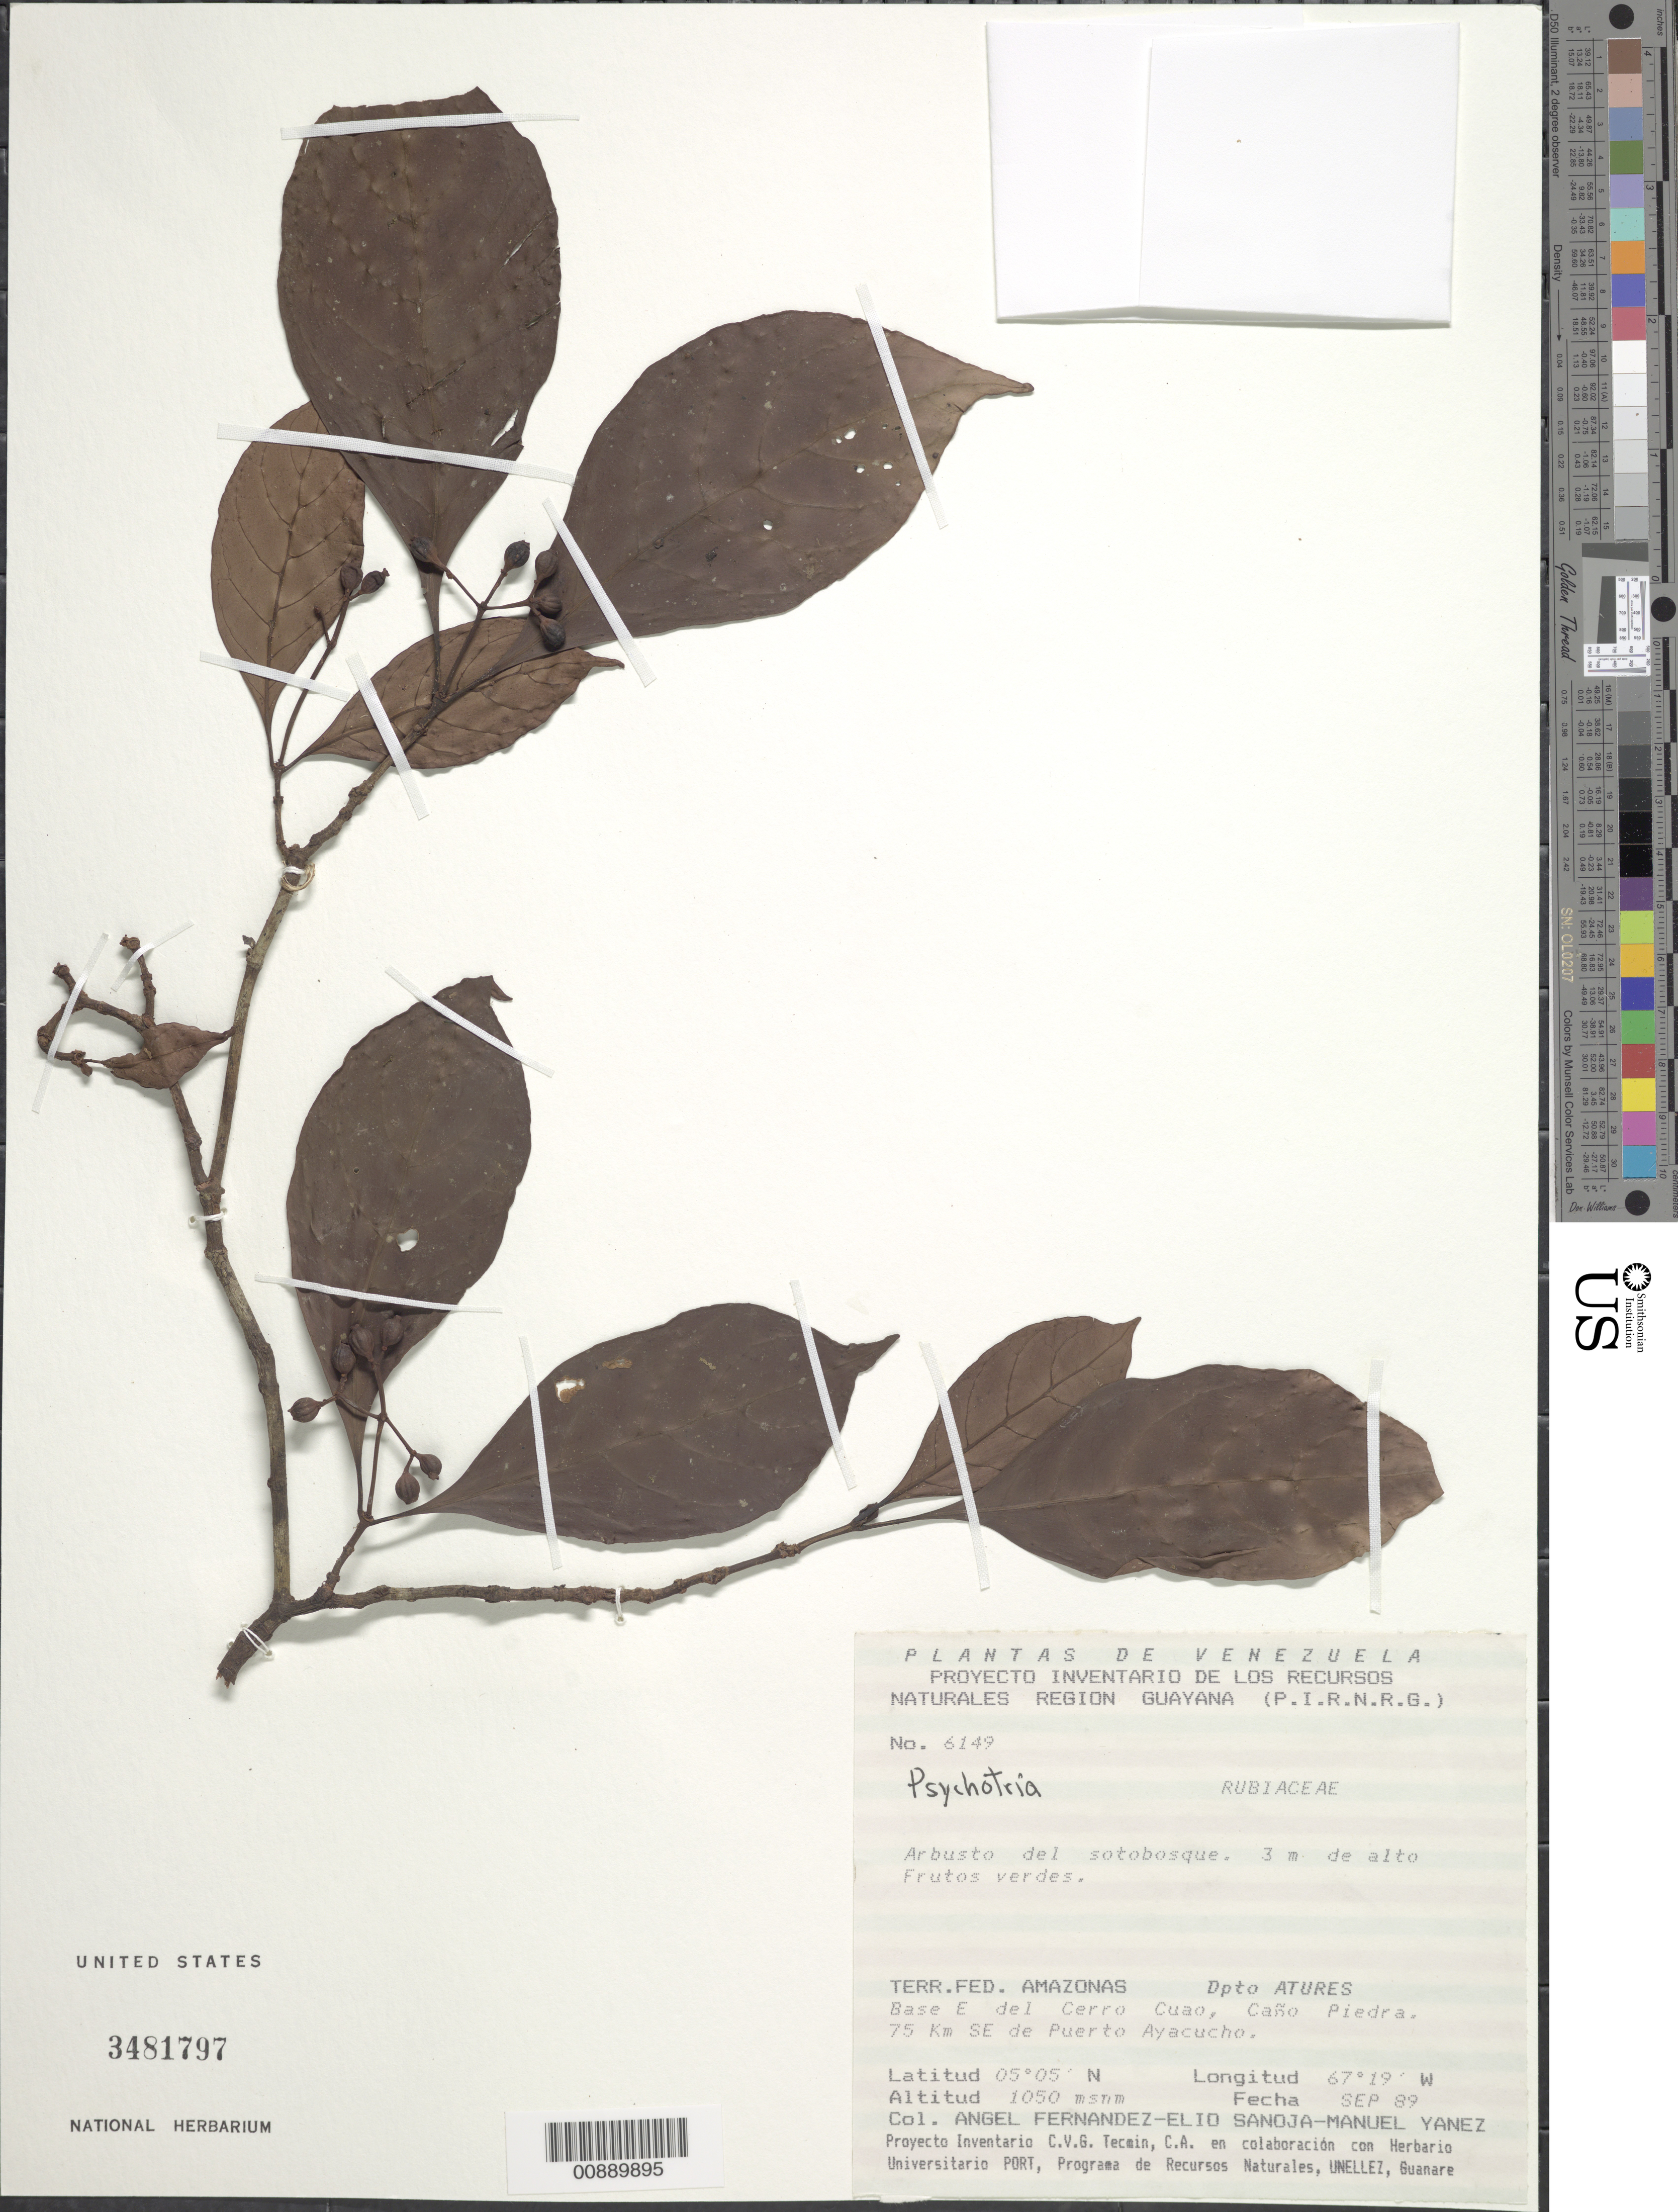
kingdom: Plantae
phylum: Tracheophyta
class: Magnoliopsida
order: Gentianales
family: Rubiaceae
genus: Psychotria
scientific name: Psychotria sp.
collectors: A. Fernández, E. Sanoja & M. Yanez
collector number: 6149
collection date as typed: Sep-89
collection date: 1989-09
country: Venezuela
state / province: Amazonas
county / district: Atures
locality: Caño Piedra, base E del Cerro Cuao, 75 m SE de Puerto Ayacucho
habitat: Sotobosque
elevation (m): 1050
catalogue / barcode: US 3481797